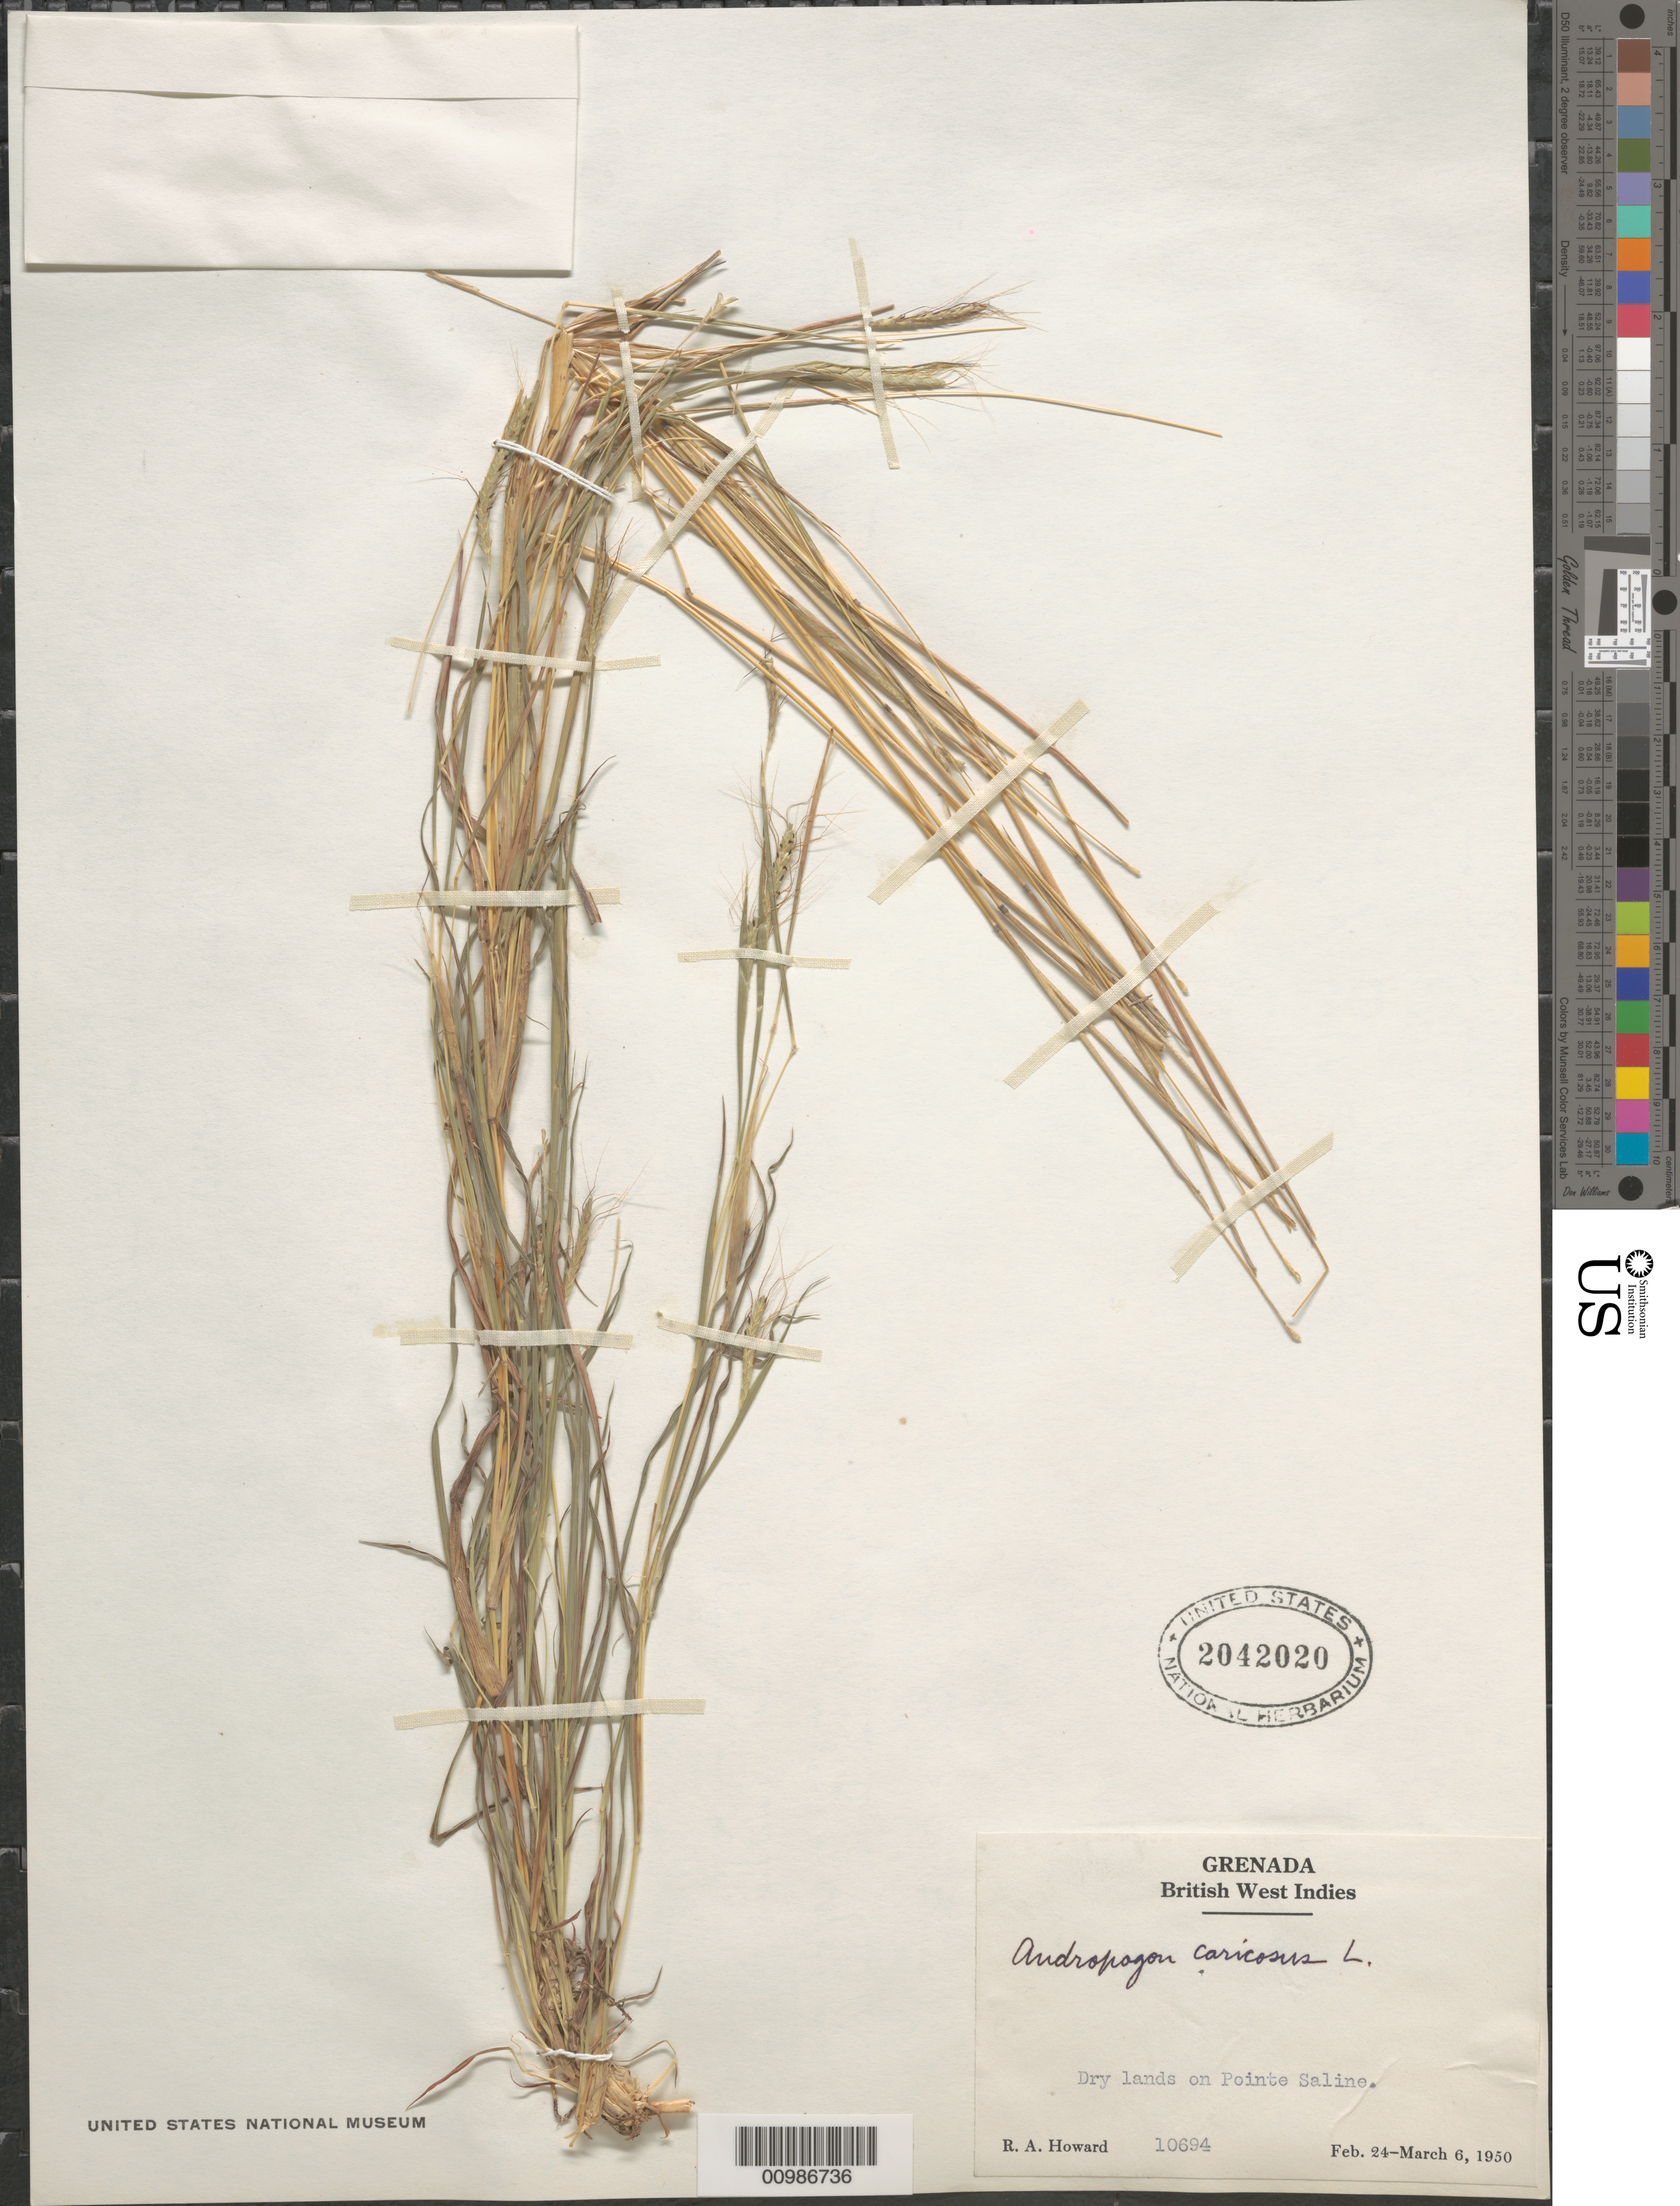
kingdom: Plantae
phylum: Tracheophyta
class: Liliopsida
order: Poales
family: Poaceae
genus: Andropogon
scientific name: Andropogon caricosus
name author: L.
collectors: R. A. Howard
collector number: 10694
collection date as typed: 24 Feb 1950 to06 Mar 1950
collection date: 1950-02-24/1950-03-06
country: Grenada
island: Grenada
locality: Pointe Saline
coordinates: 0 N, 0 E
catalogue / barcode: US 2042020